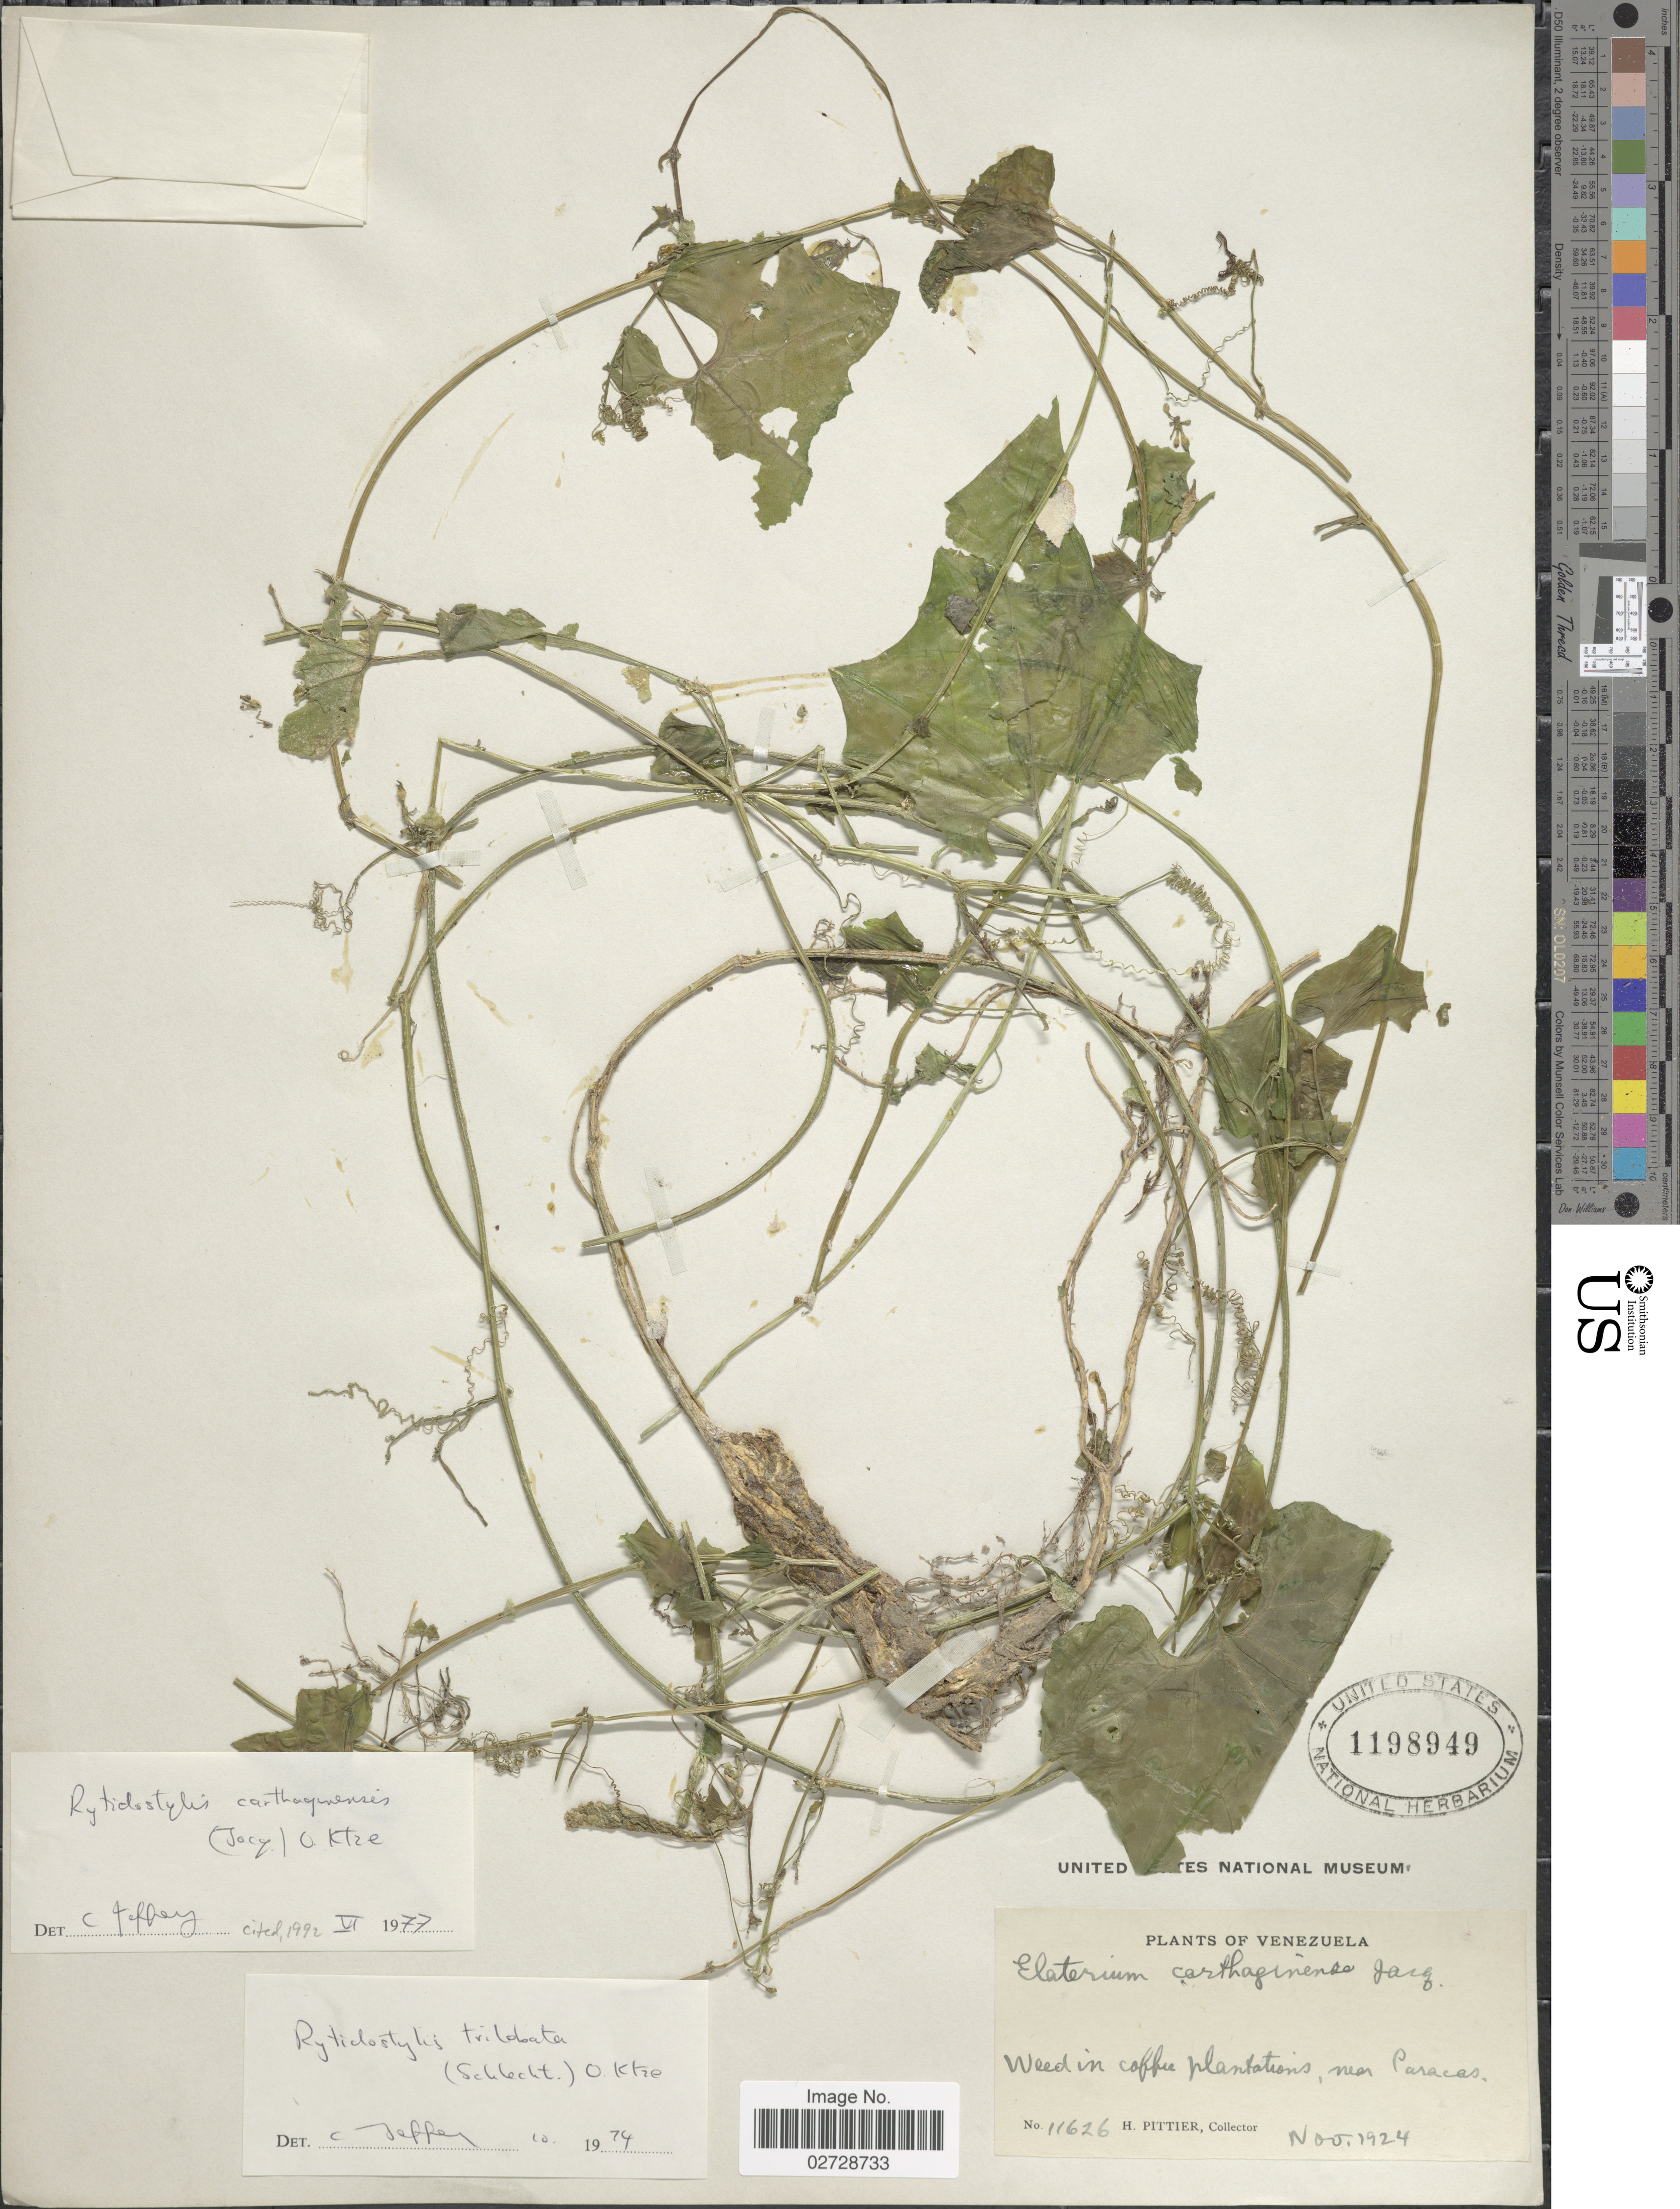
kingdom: Plantae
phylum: Tracheophyta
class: Magnoliopsida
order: Cucurbitales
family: Cucurbitaceae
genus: Cyclanthera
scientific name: Cyclanthera carthagenensis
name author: (Jacq.) H. Schaef. & S.S. Renner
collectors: H. F. Pittier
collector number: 11626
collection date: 1924-11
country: Venezuela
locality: Weed in coffee plantations, near Caracas.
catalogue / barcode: US 1198949